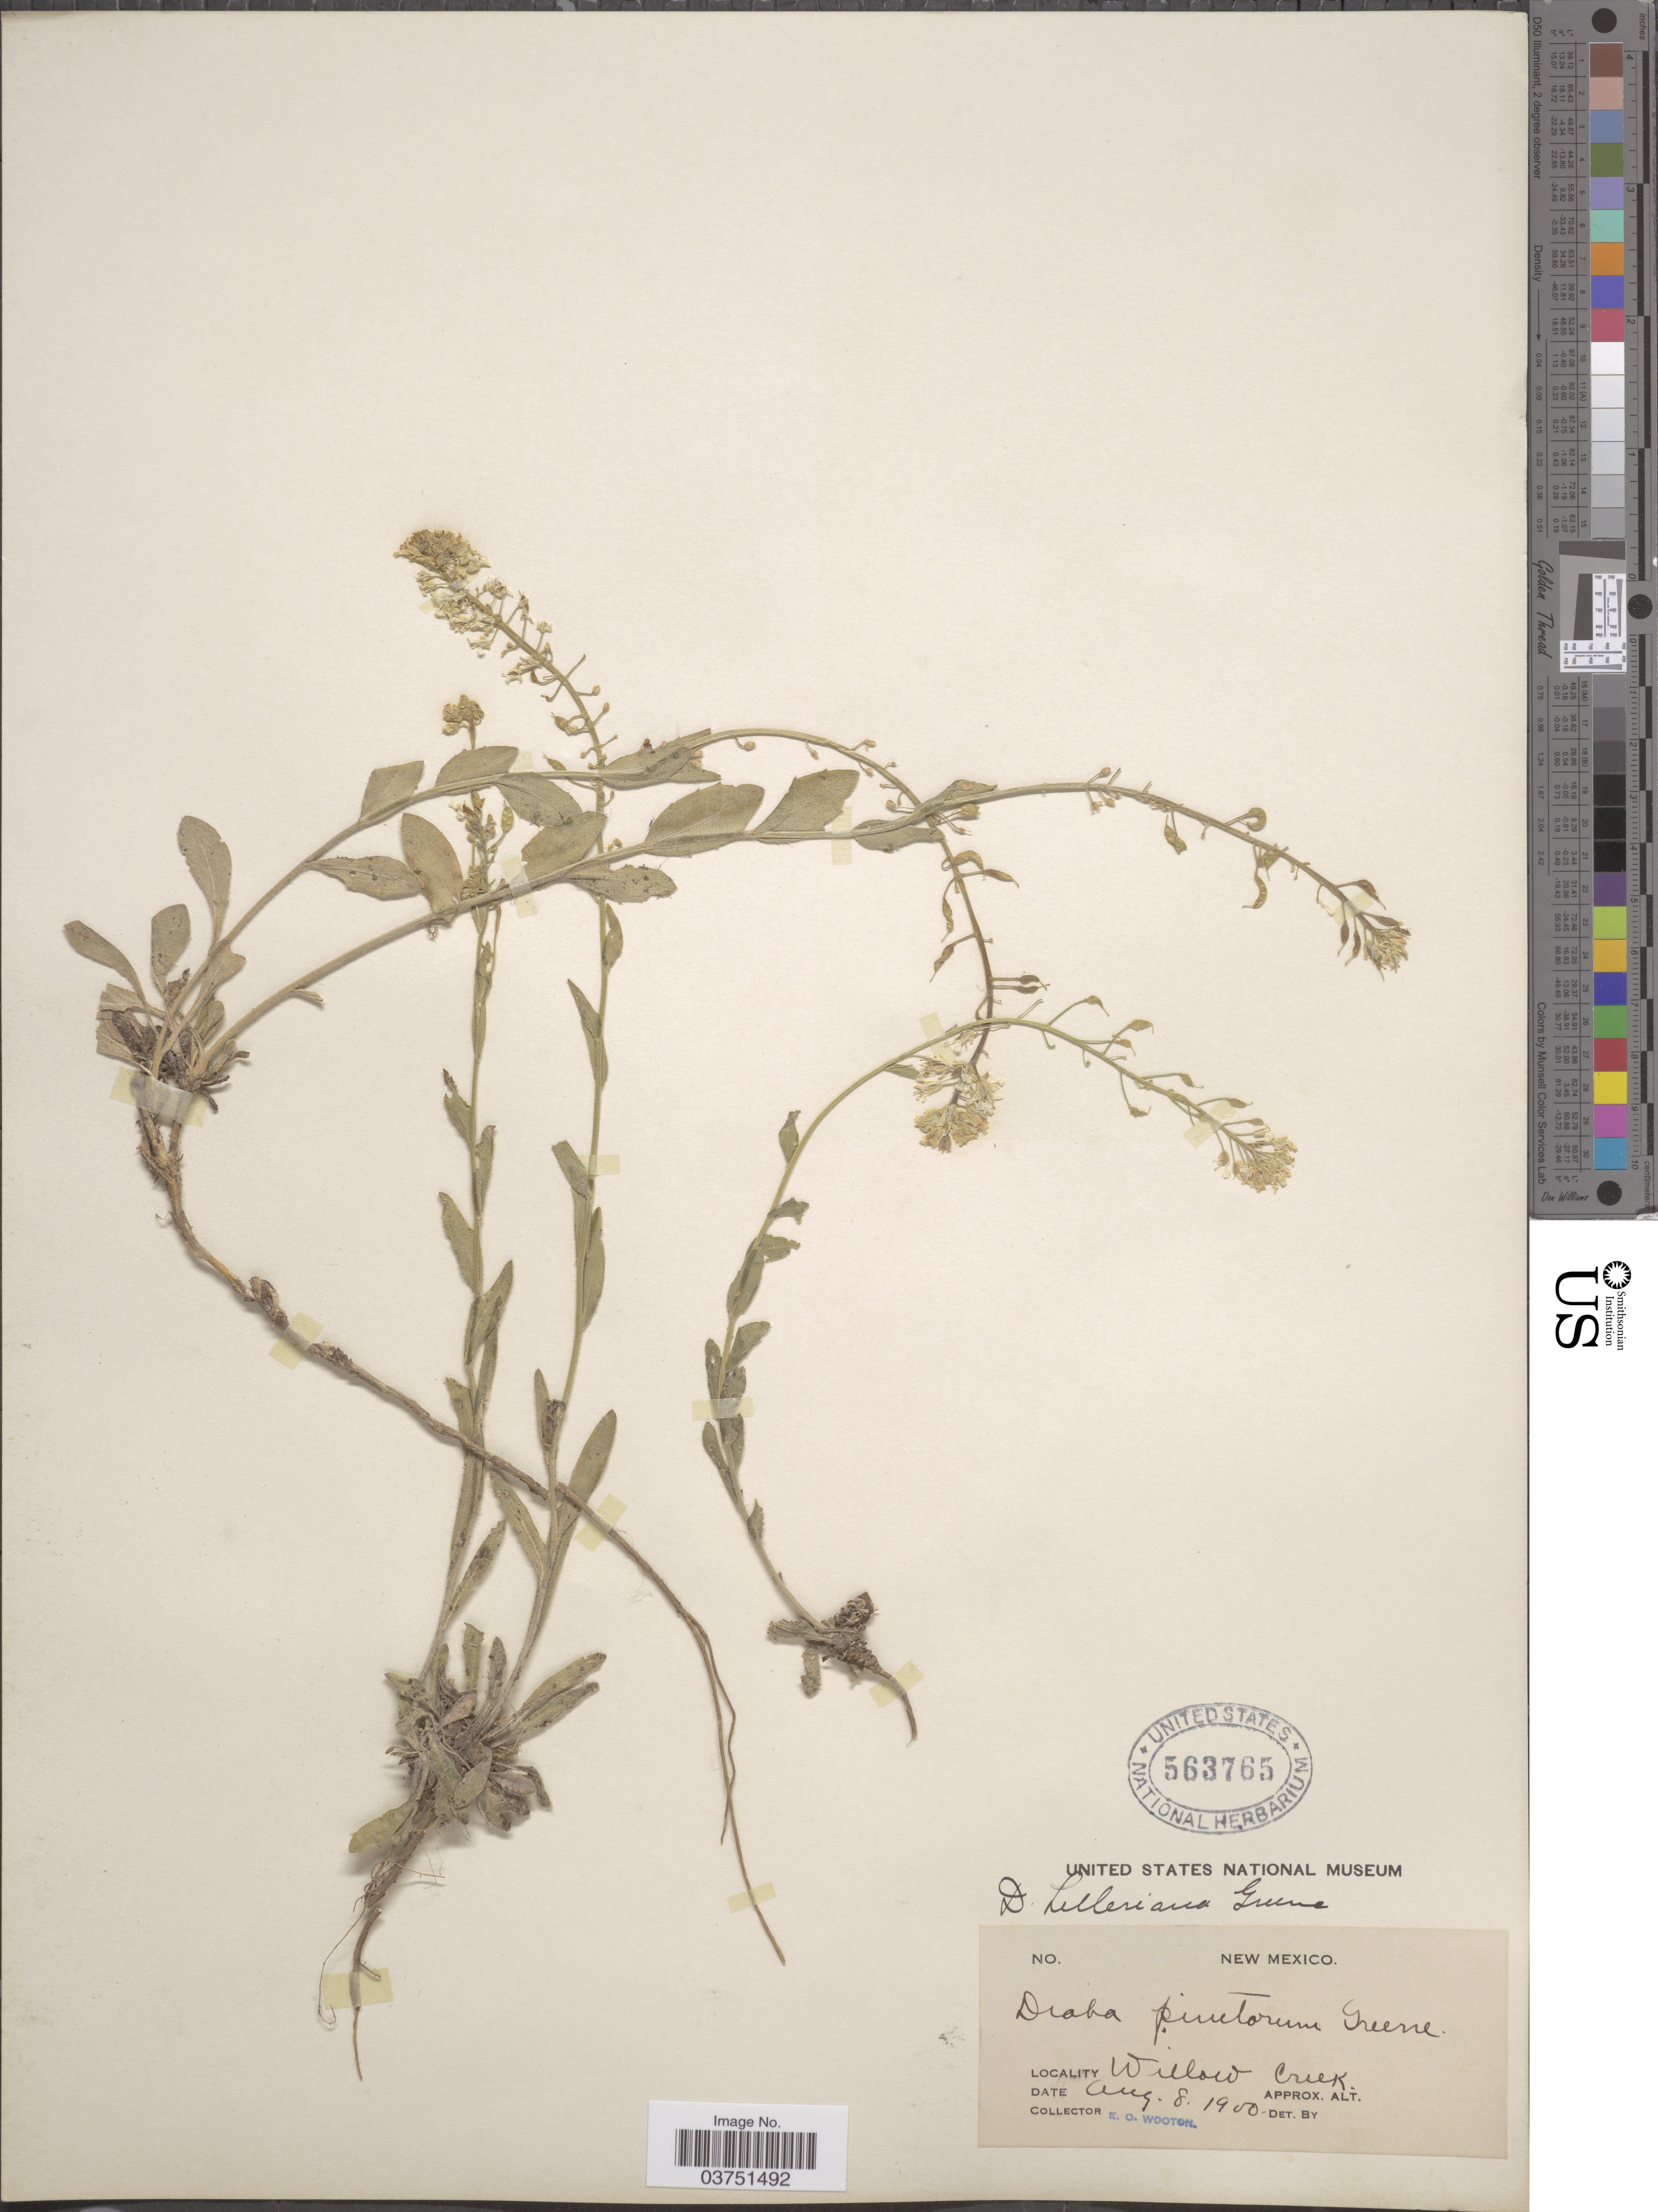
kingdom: Plantae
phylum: Tracheophyta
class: Magnoliopsida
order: Brassicales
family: Brassicaceae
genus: Draba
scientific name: Draba helleriana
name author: Greene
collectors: E. O. Wooton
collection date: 1900-08-08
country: United States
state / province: New Mexico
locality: Willow Creek.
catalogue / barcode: US 563765